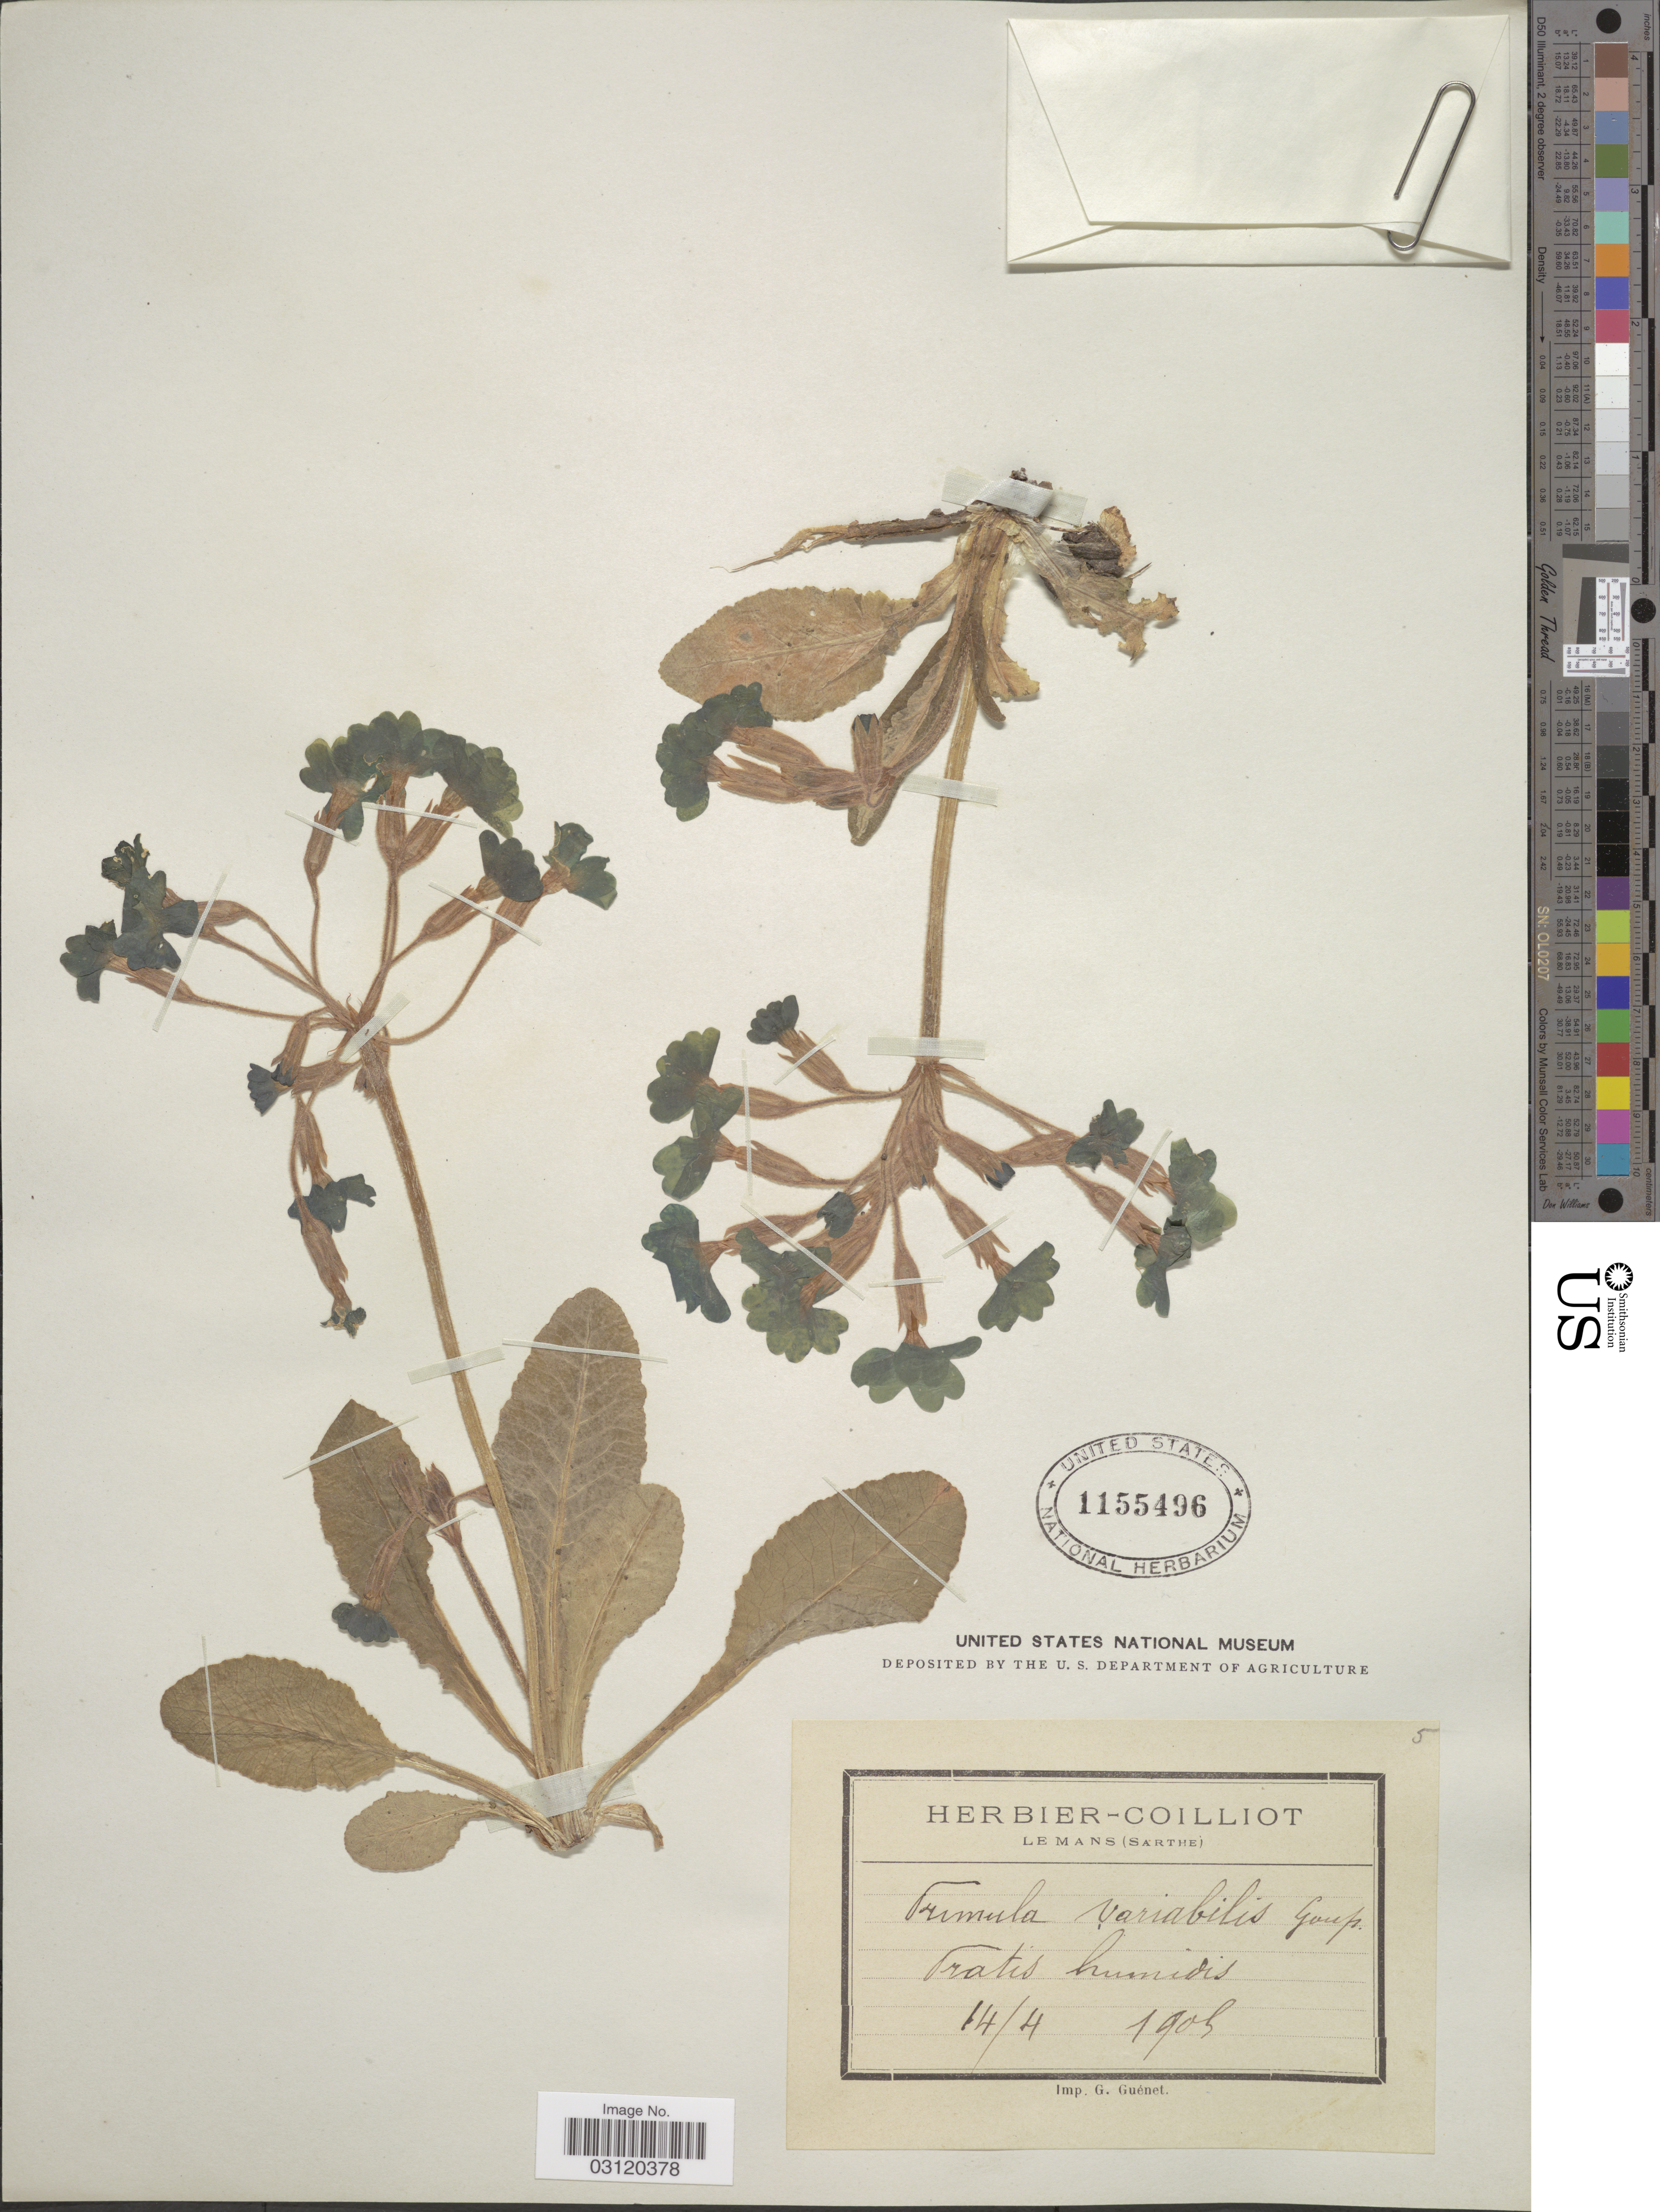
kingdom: Plantae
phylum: Tracheophyta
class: Magnoliopsida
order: Ericales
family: Primulaceae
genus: Primula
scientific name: Primula x variabilis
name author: Goupil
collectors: ex herb. Coilliot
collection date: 1905-04-14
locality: Pratis humidis.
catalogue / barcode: US 1155496